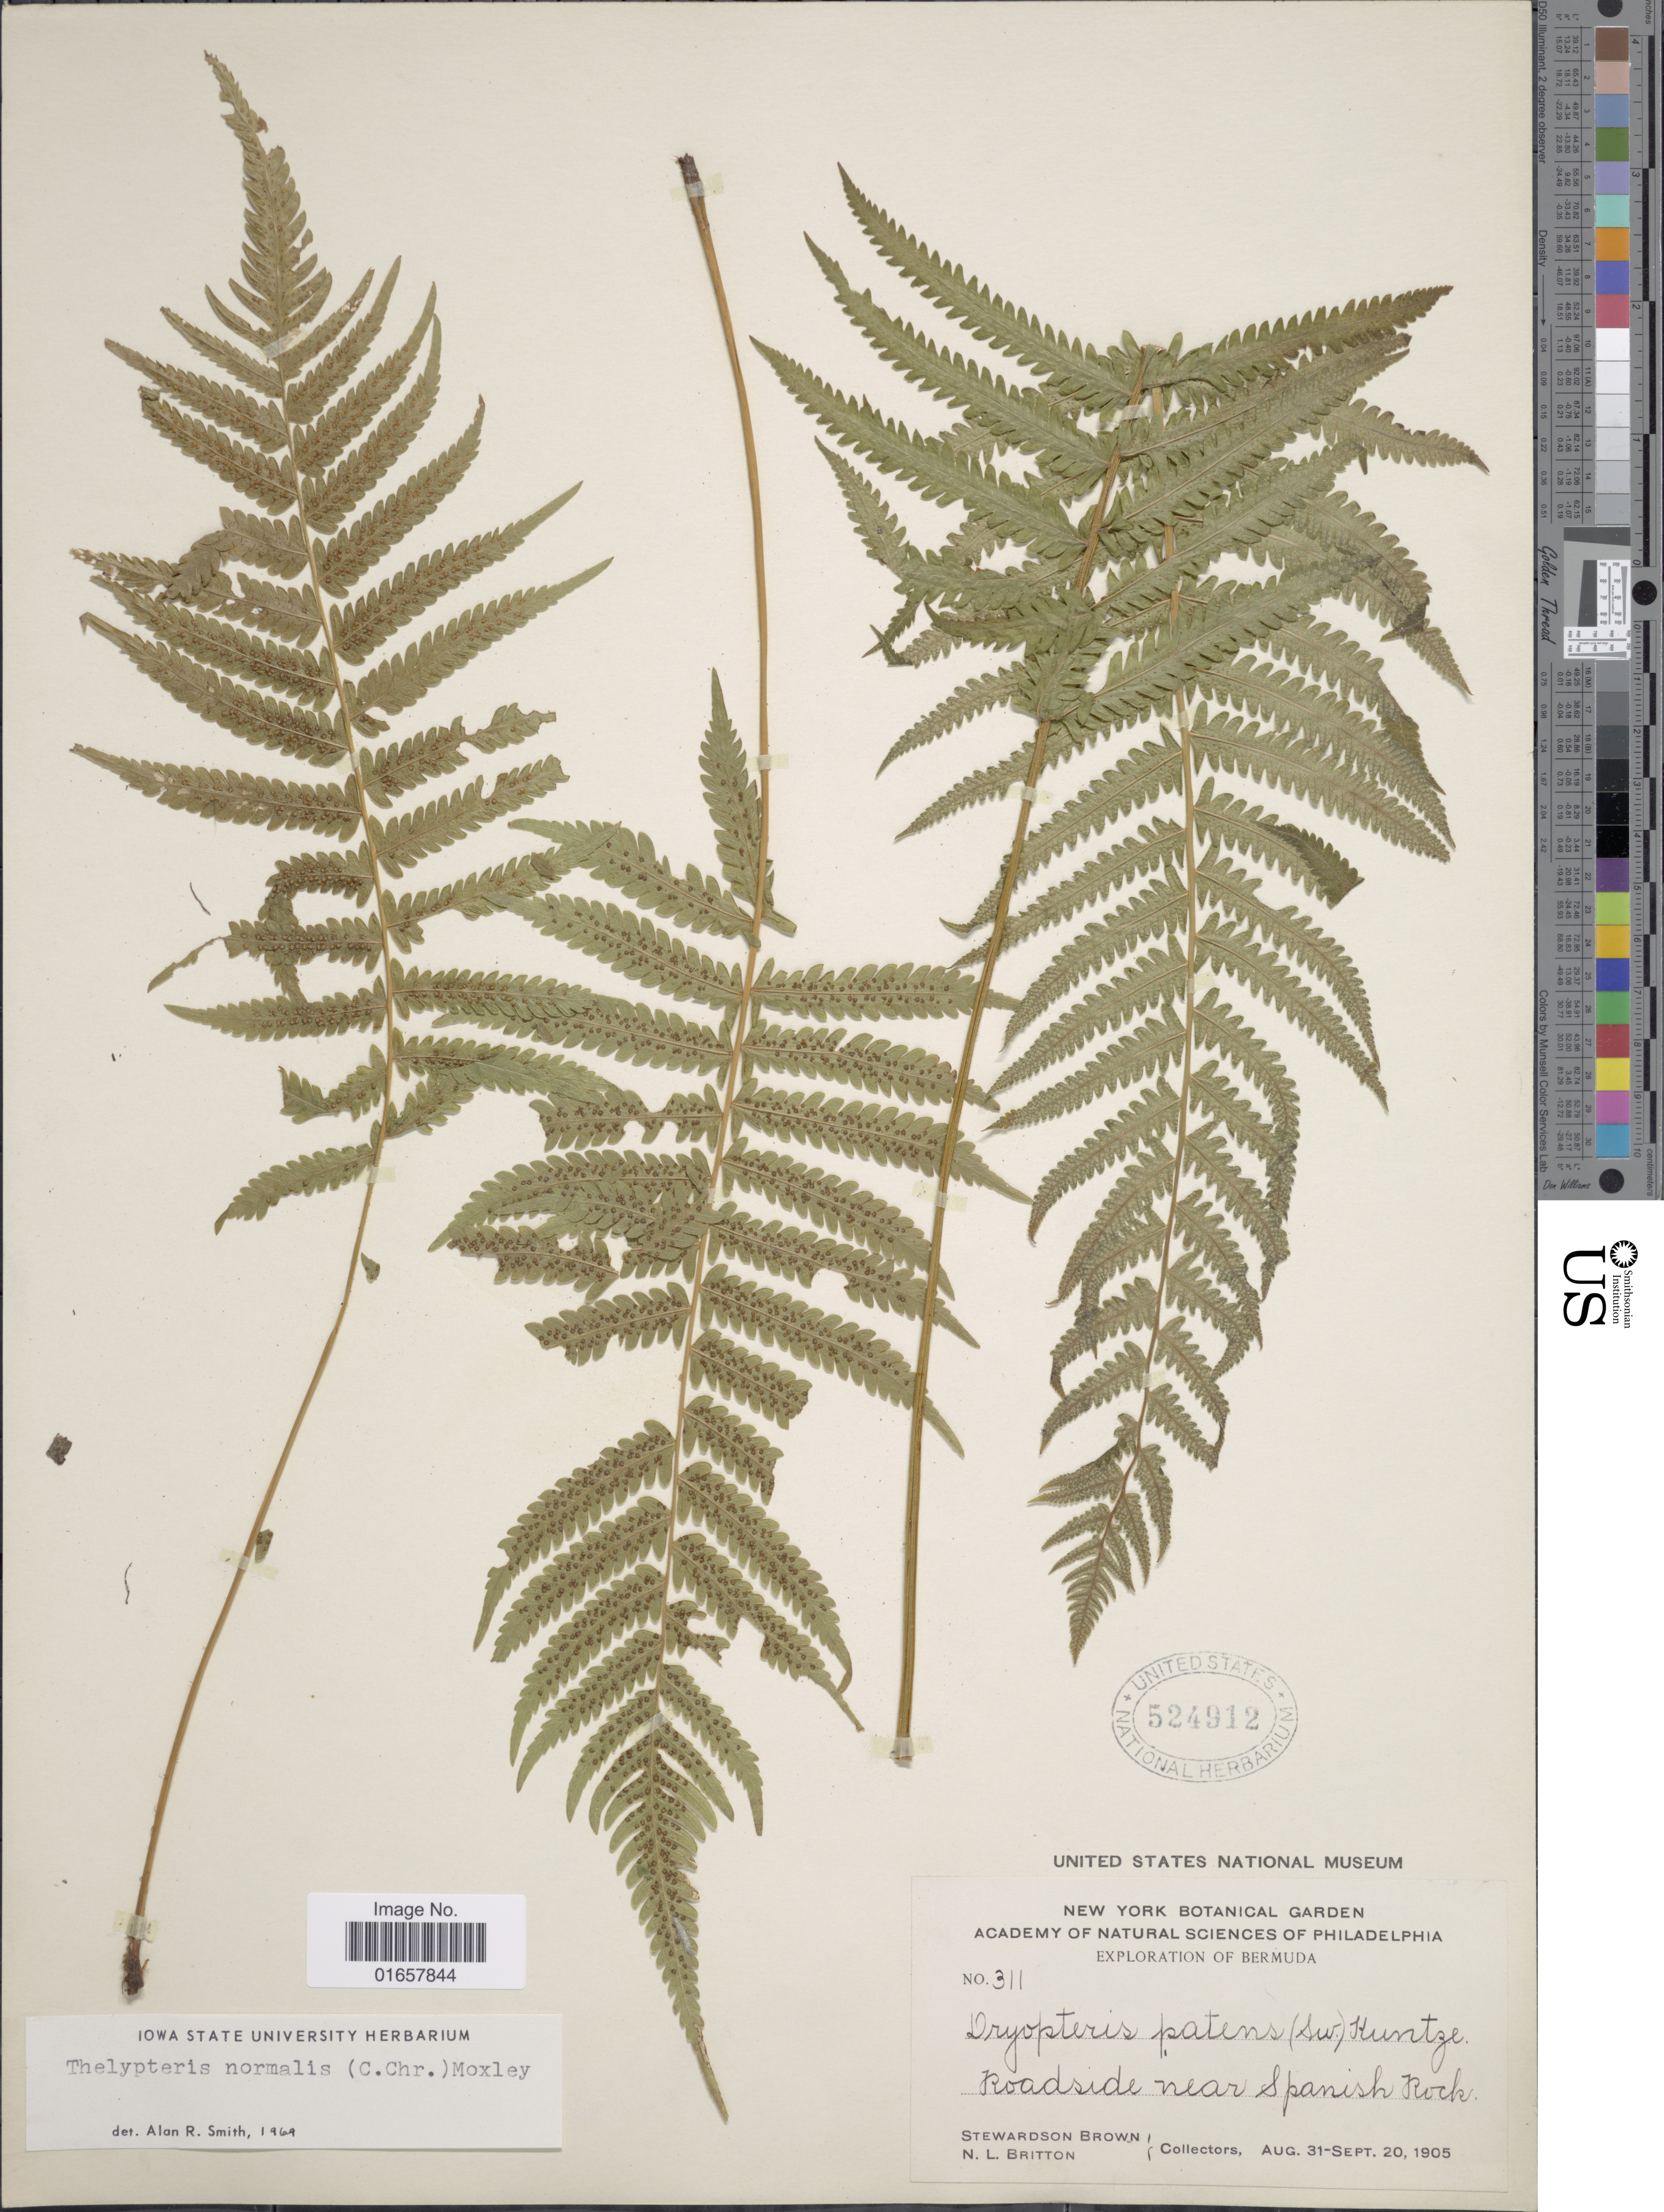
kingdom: Plantae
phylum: Tracheophyta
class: Polypodiopsida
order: Polypodiales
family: Thelypteridaceae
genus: Christella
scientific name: Christella kunthii comb. ined.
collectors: S. Brown & N. Britton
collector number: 311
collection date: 1905-08-31/1905-09-20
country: Bermuda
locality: Bermuda, Roadside near spanish rock.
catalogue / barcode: US 524912